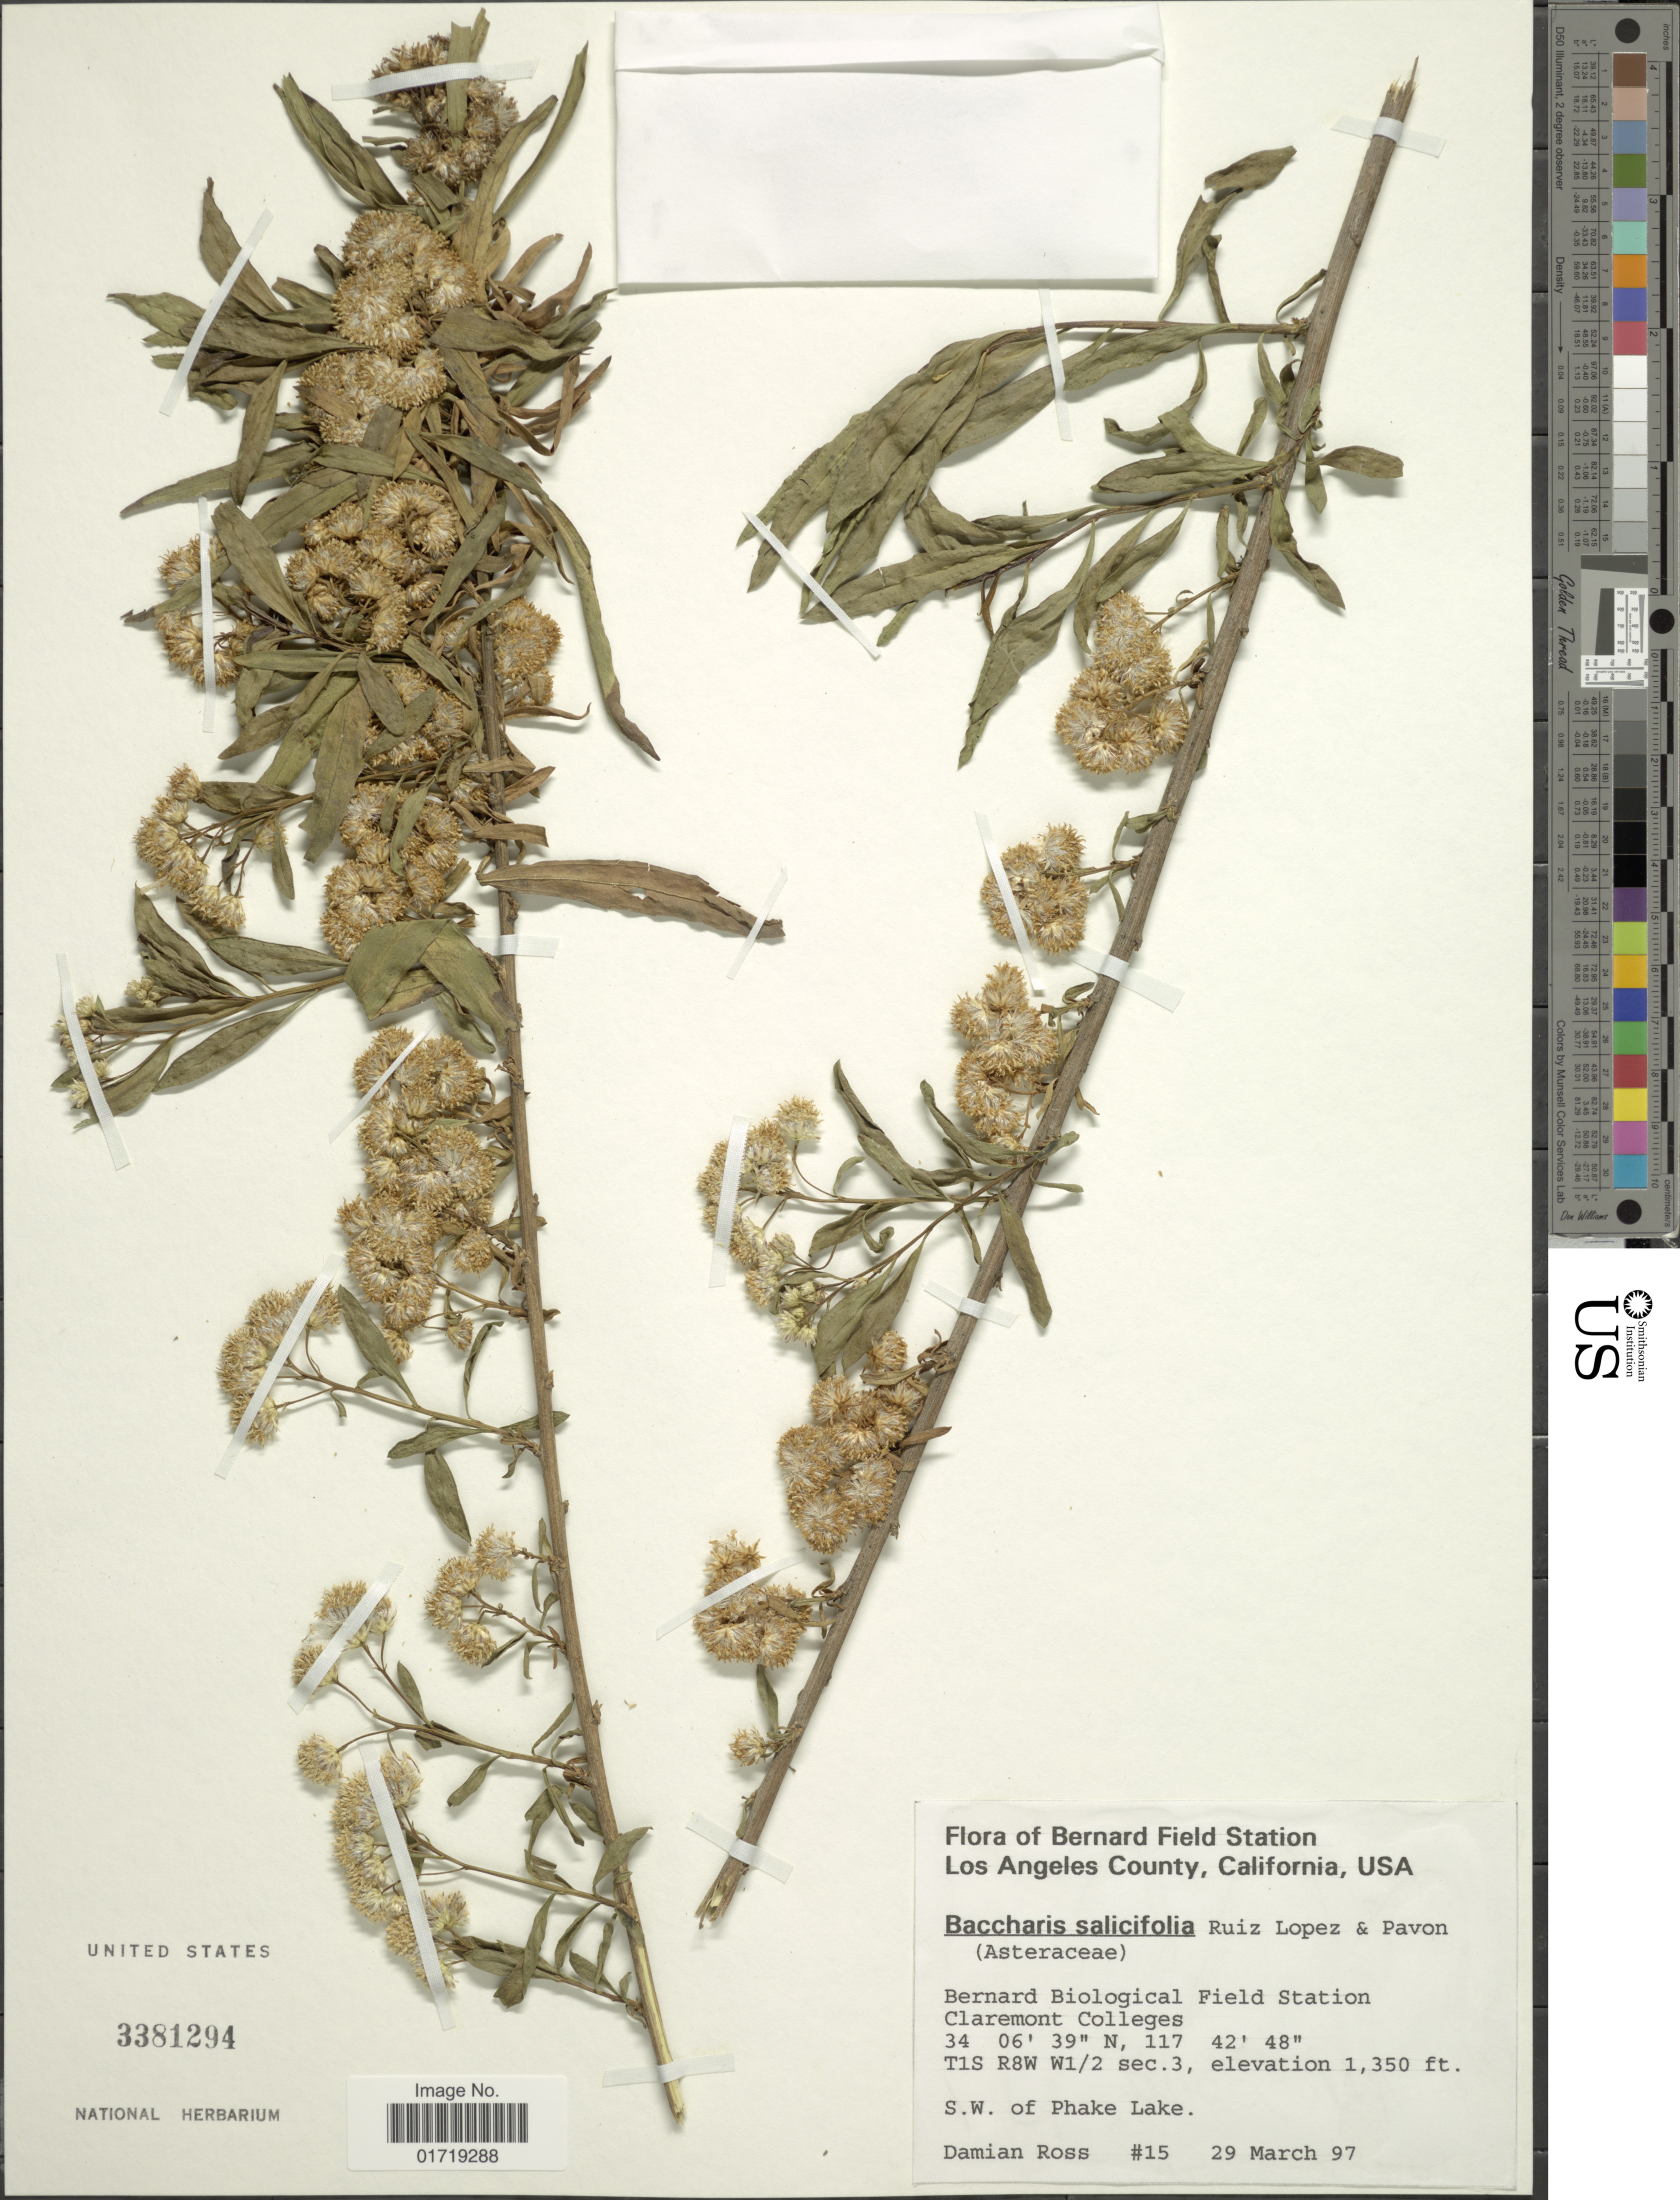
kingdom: Plantae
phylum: Tracheophyta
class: Magnoliopsida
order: Asterales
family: Asteraceae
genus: Baccharis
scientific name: Baccharis viminea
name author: DC.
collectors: D. Ross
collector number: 15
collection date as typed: Transcribed d/m/y: 29/3/97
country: United States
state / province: California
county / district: Los Angeles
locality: Bernard Field Station, Los Angeles County, California, Bernard Biological Field Station Claremont Colleges, T1S R8W W1/2 sec. 3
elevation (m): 411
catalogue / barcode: US 3381294